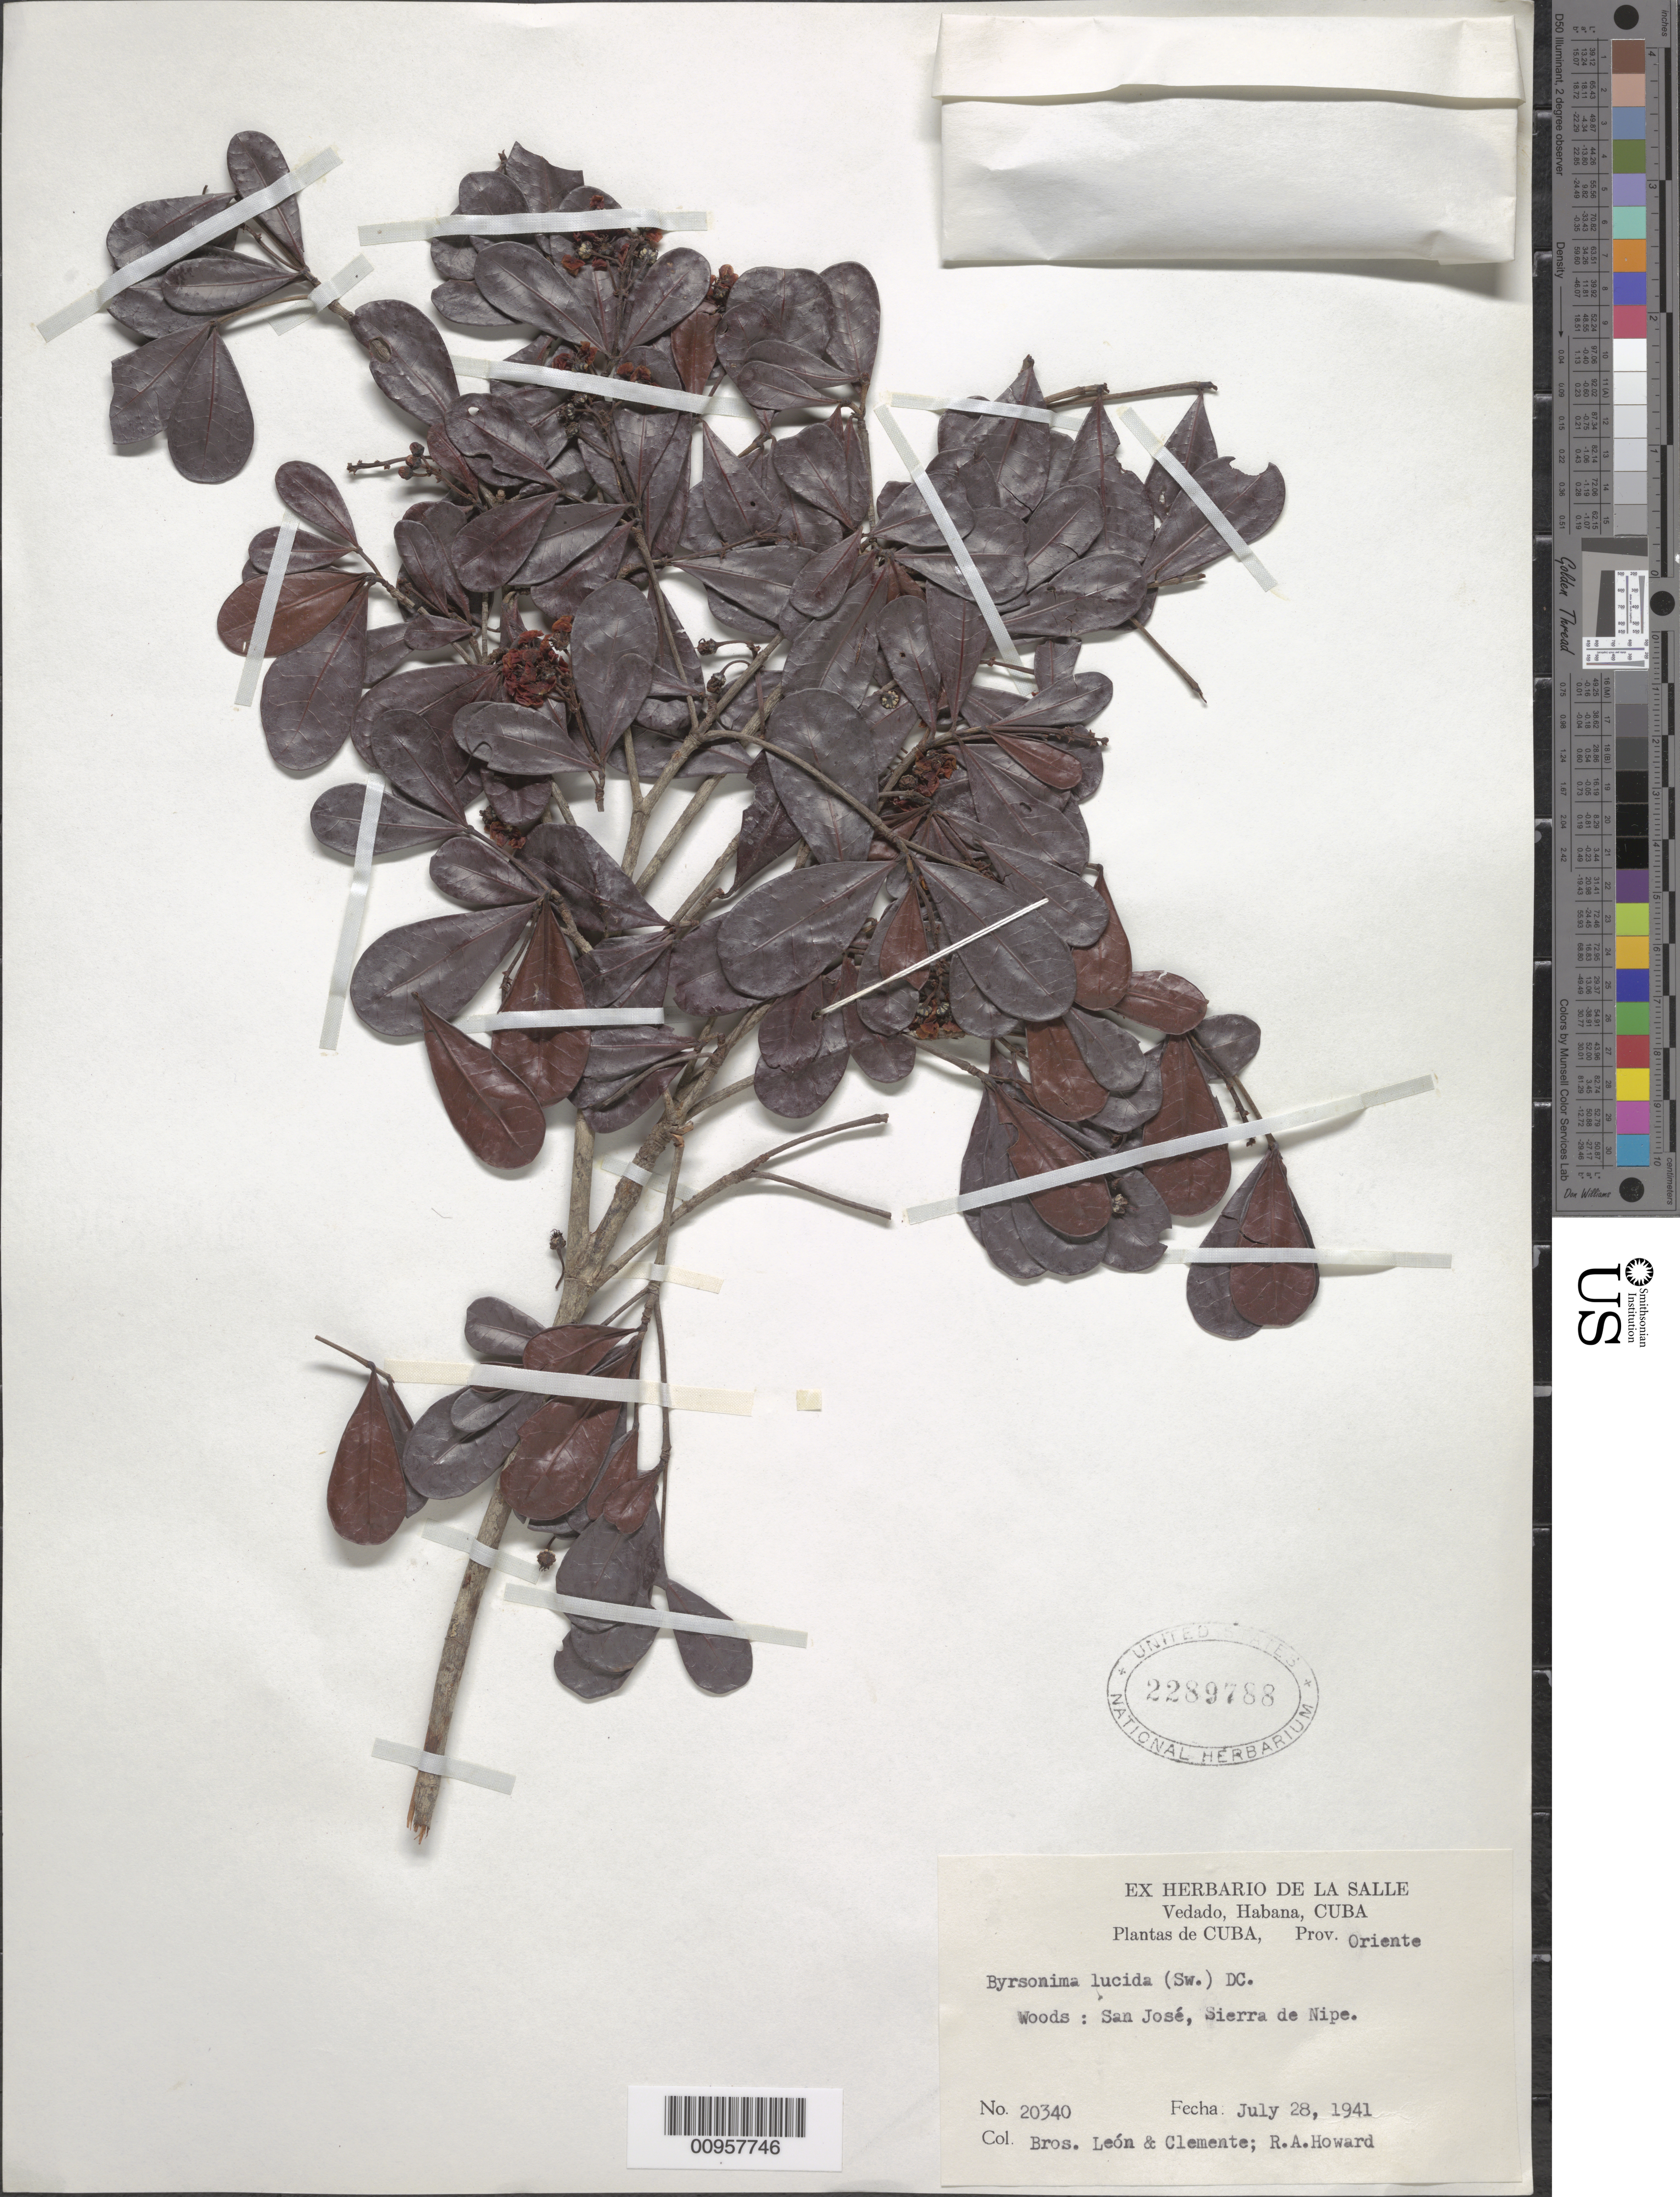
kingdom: Plantae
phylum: Tracheophyta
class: Magnoliopsida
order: Malpighiales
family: Malpighiaceae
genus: Byrsonima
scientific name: Byrsonima lucida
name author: (Mill.) DC.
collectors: Bro. León, Bro. Clemente & R. A. Howard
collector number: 20340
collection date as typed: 28 Jul 1941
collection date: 1941-07-28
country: Cuba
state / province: Holguín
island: Cuba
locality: San José, Sierra de Nipe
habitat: Woods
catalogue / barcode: US 2289788